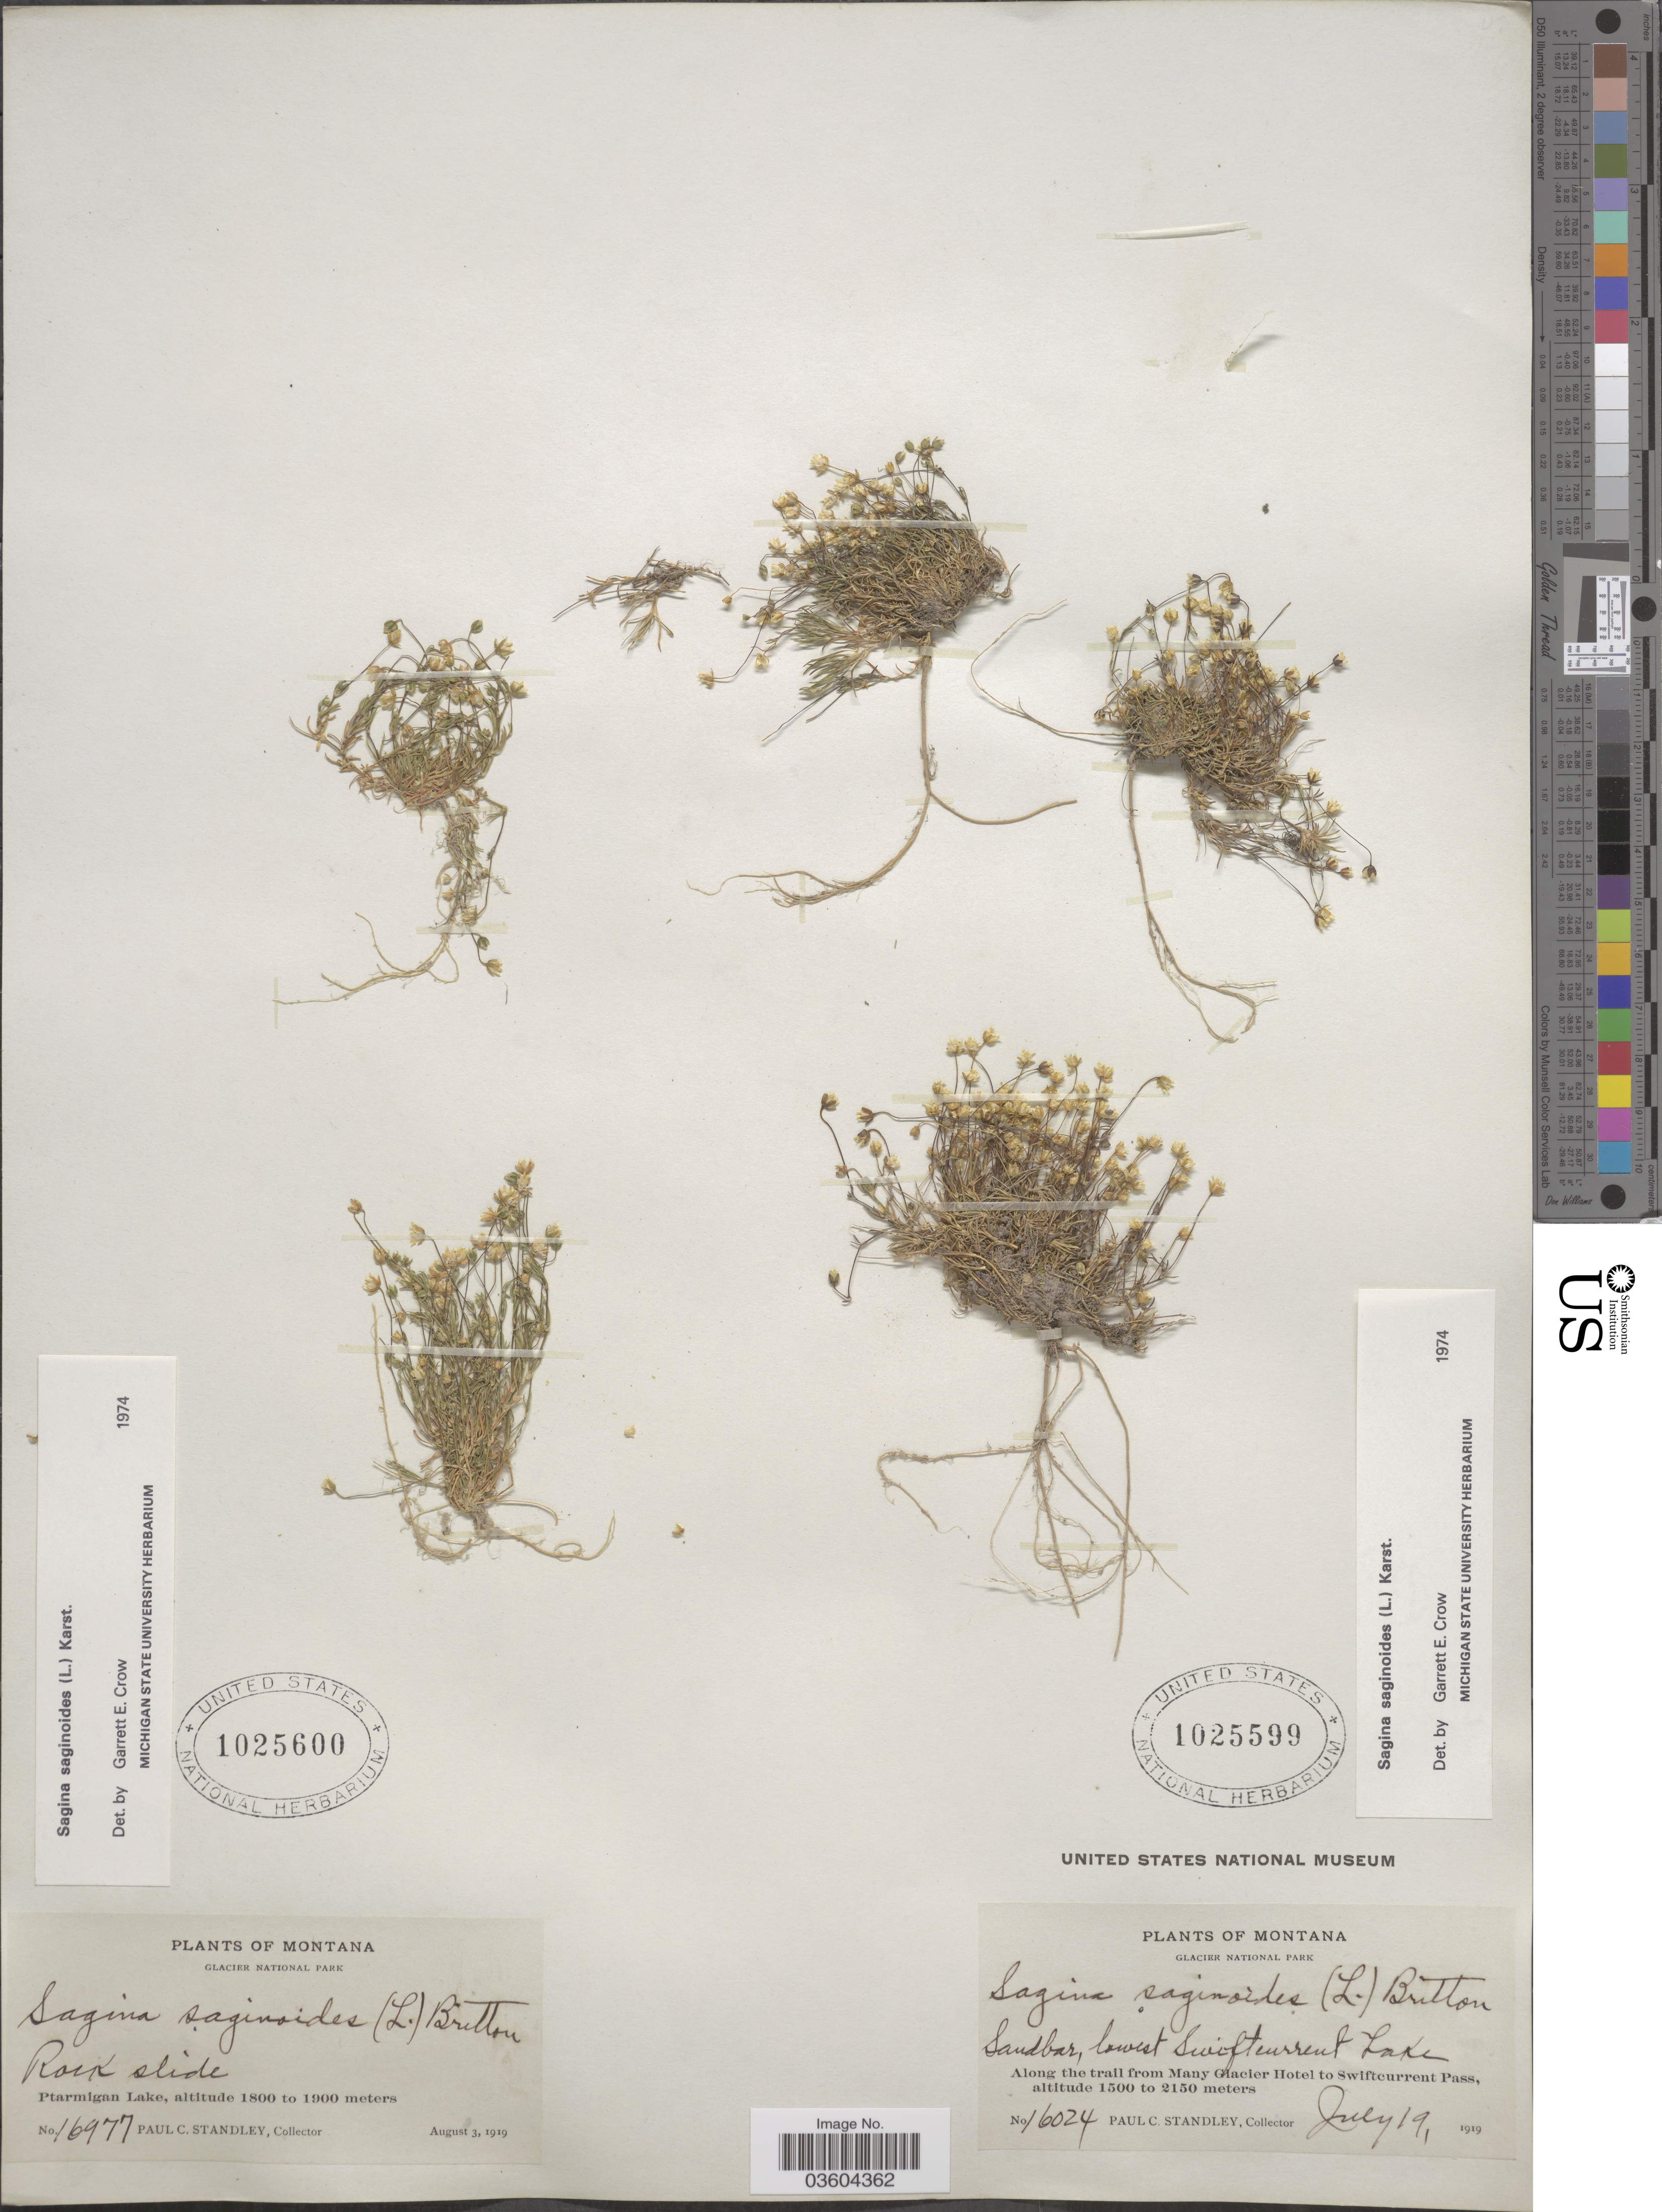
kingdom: Plantae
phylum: Tracheophyta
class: Magnoliopsida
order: Caryophyllales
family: Caryophyllaceae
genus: Sagina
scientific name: Sagina saginoides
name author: (L.) H. Karst.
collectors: P. C. Standley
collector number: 16024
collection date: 1919-07-19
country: United States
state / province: Montana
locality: Glacier National Park. Lowest Swift current Lake. Along the trail from Many Glacier Hotel to Swiftcurrent Pass.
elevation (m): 1500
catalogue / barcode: US 1025599-2